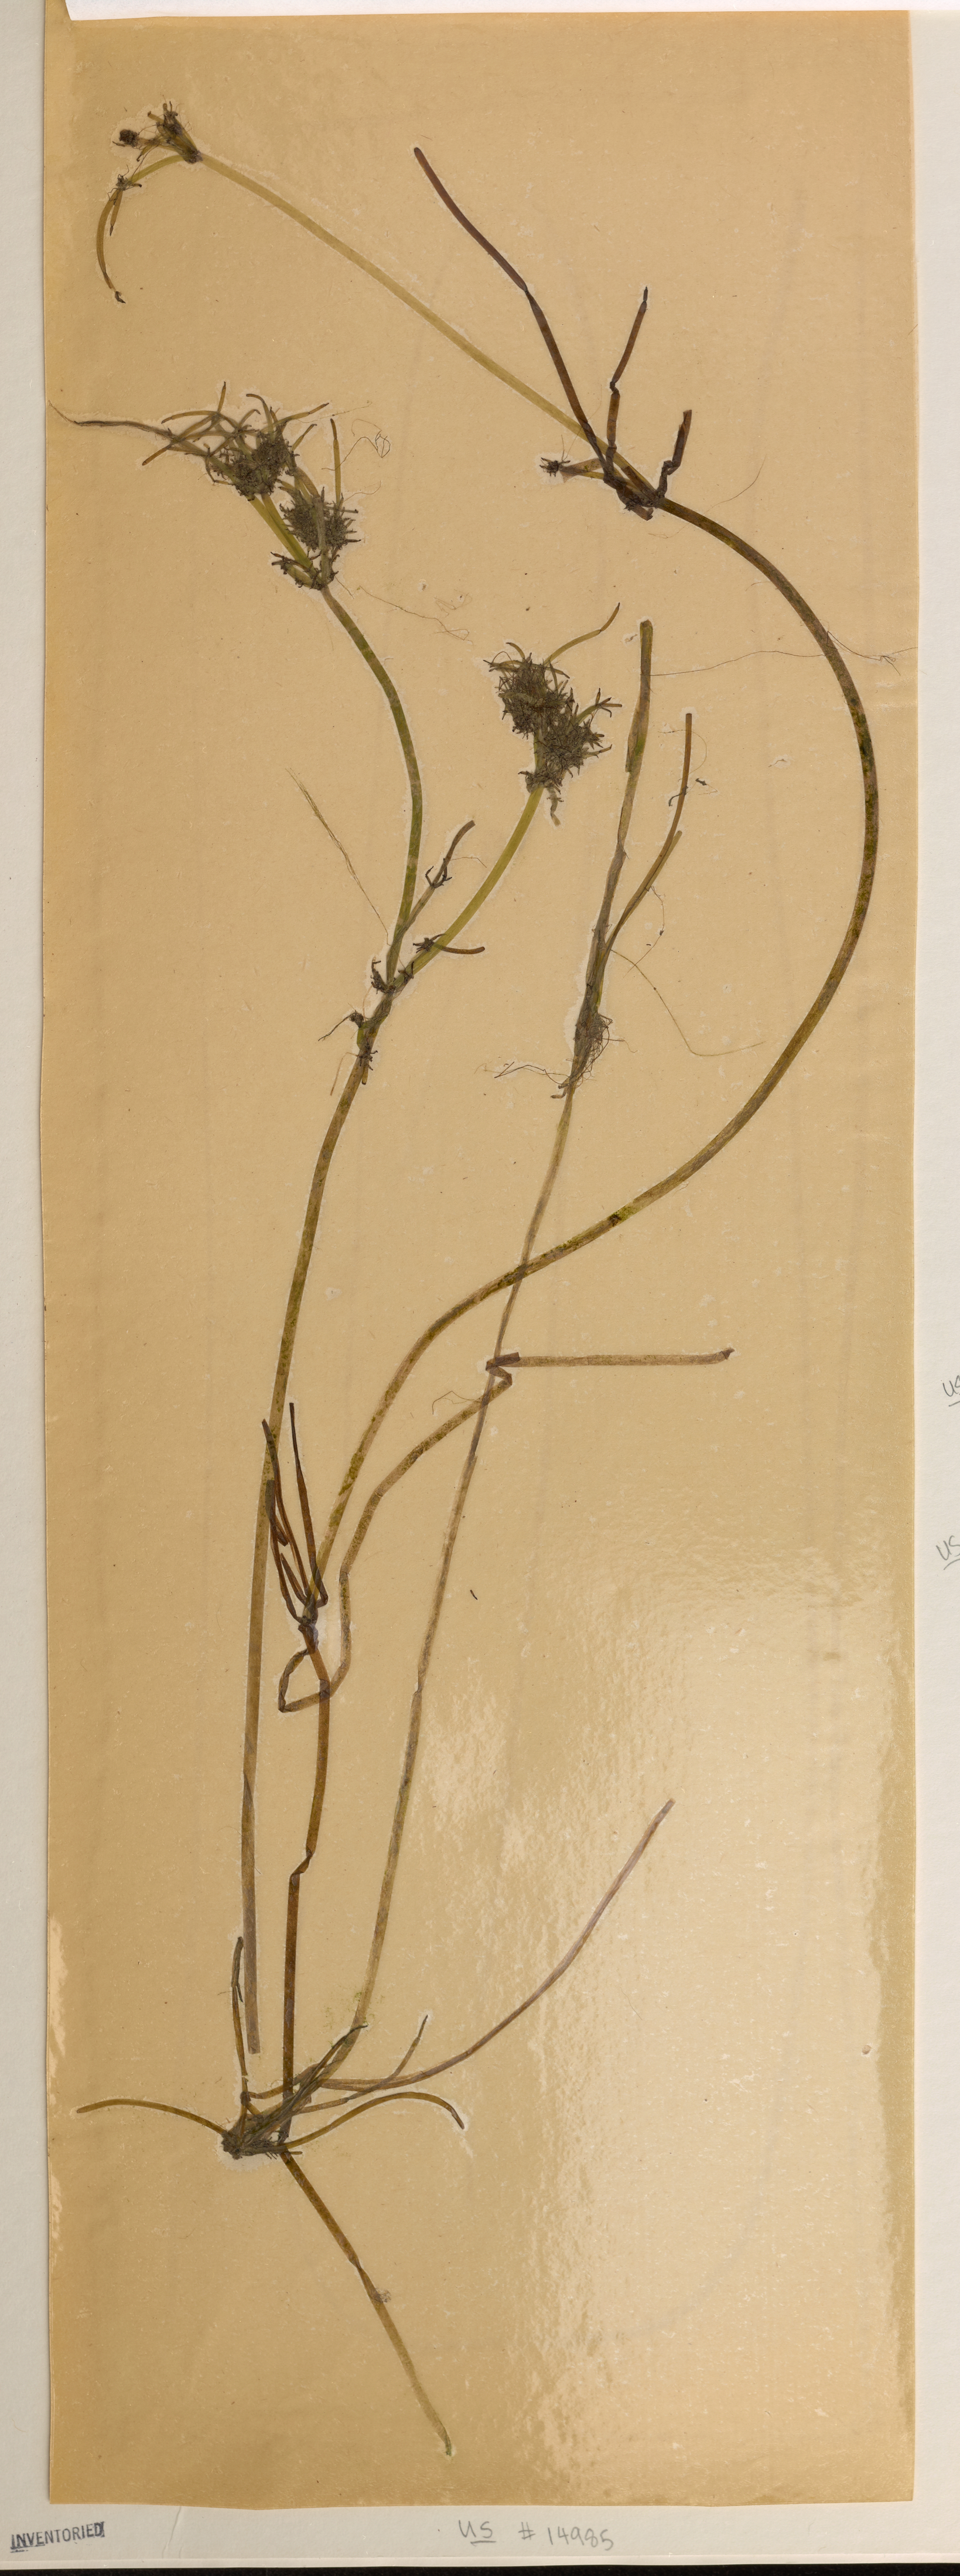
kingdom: Plantae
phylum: Charophyta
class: Charophyceae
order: Charales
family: Characeae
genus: Tolypella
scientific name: Tolypella prolifera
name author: (Ziz in A. Braun) Leonhardi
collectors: W. Krause & H. Krause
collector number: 38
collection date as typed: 21 Aug 1981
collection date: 1981-08-21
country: Germany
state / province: Baden-wurttemberg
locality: Plittersdorf, rastatt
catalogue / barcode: US 14985